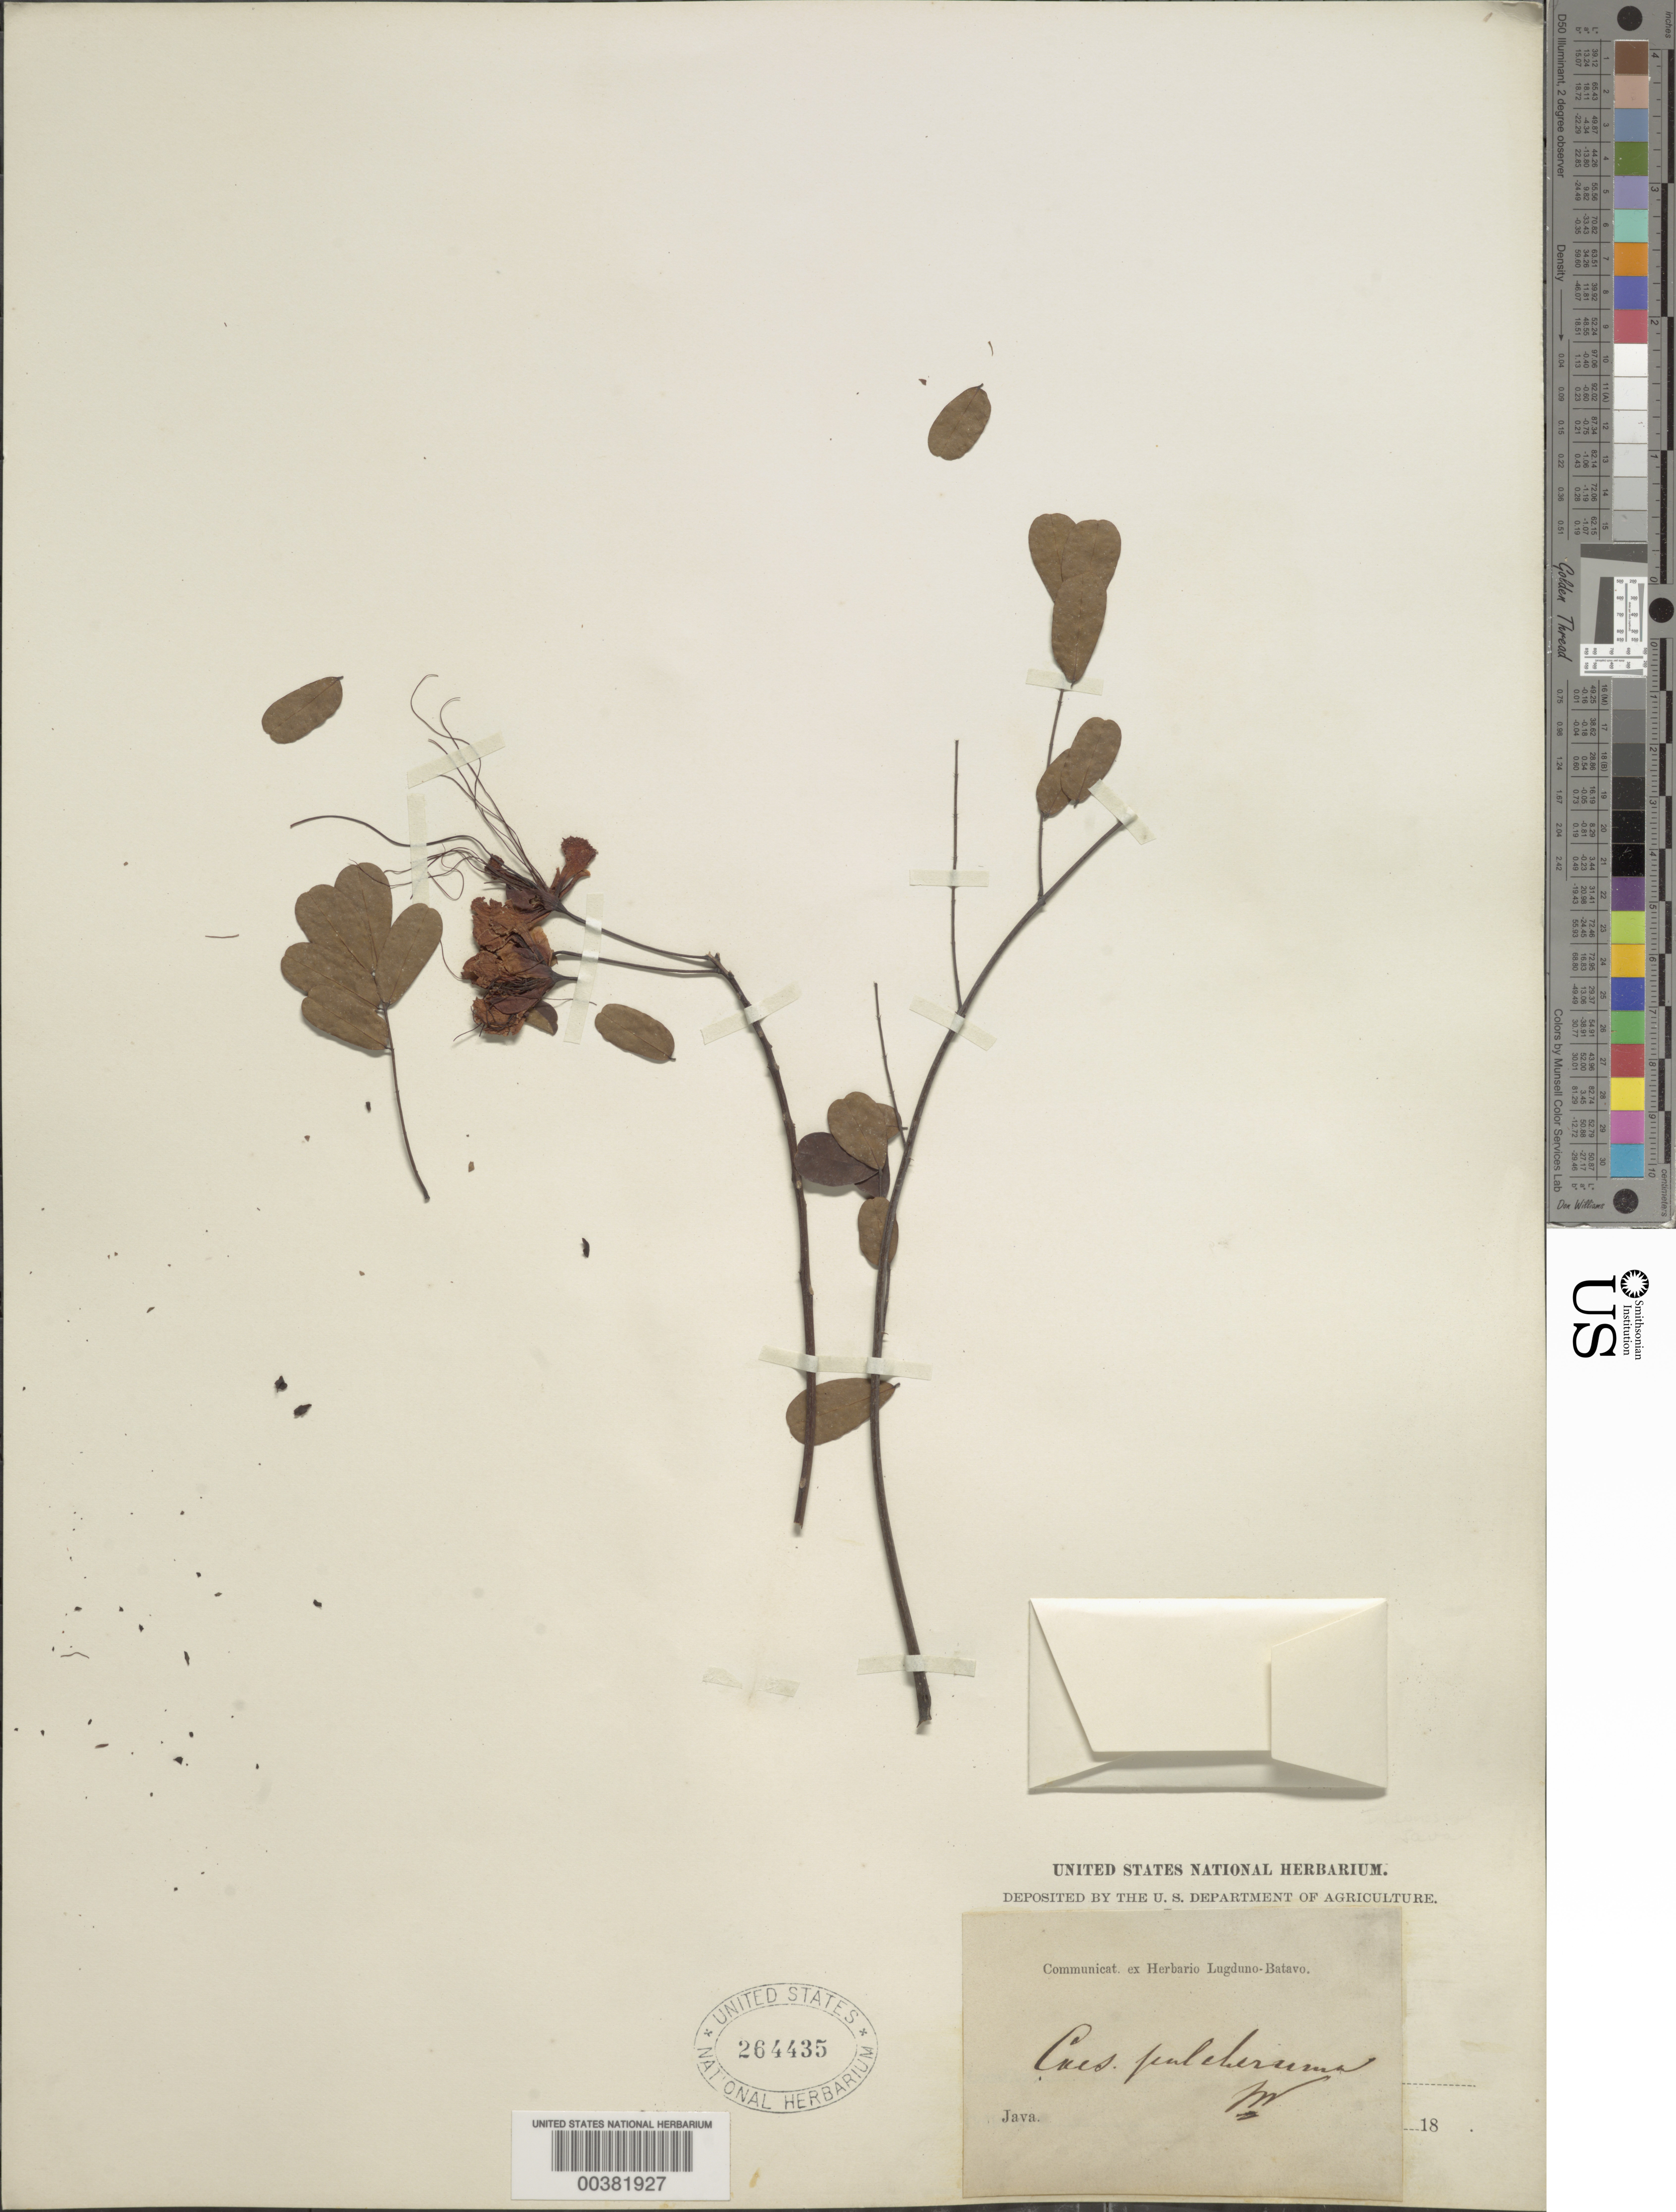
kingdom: Plantae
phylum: Tracheophyta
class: Magnoliopsida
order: Fabales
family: Fabaceae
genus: Caesalpinia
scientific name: Caesalpinia pulcherrima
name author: (L.) Sw.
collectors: ex herb. Lugduno-Batavo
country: Indonesia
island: Java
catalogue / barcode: US 264435